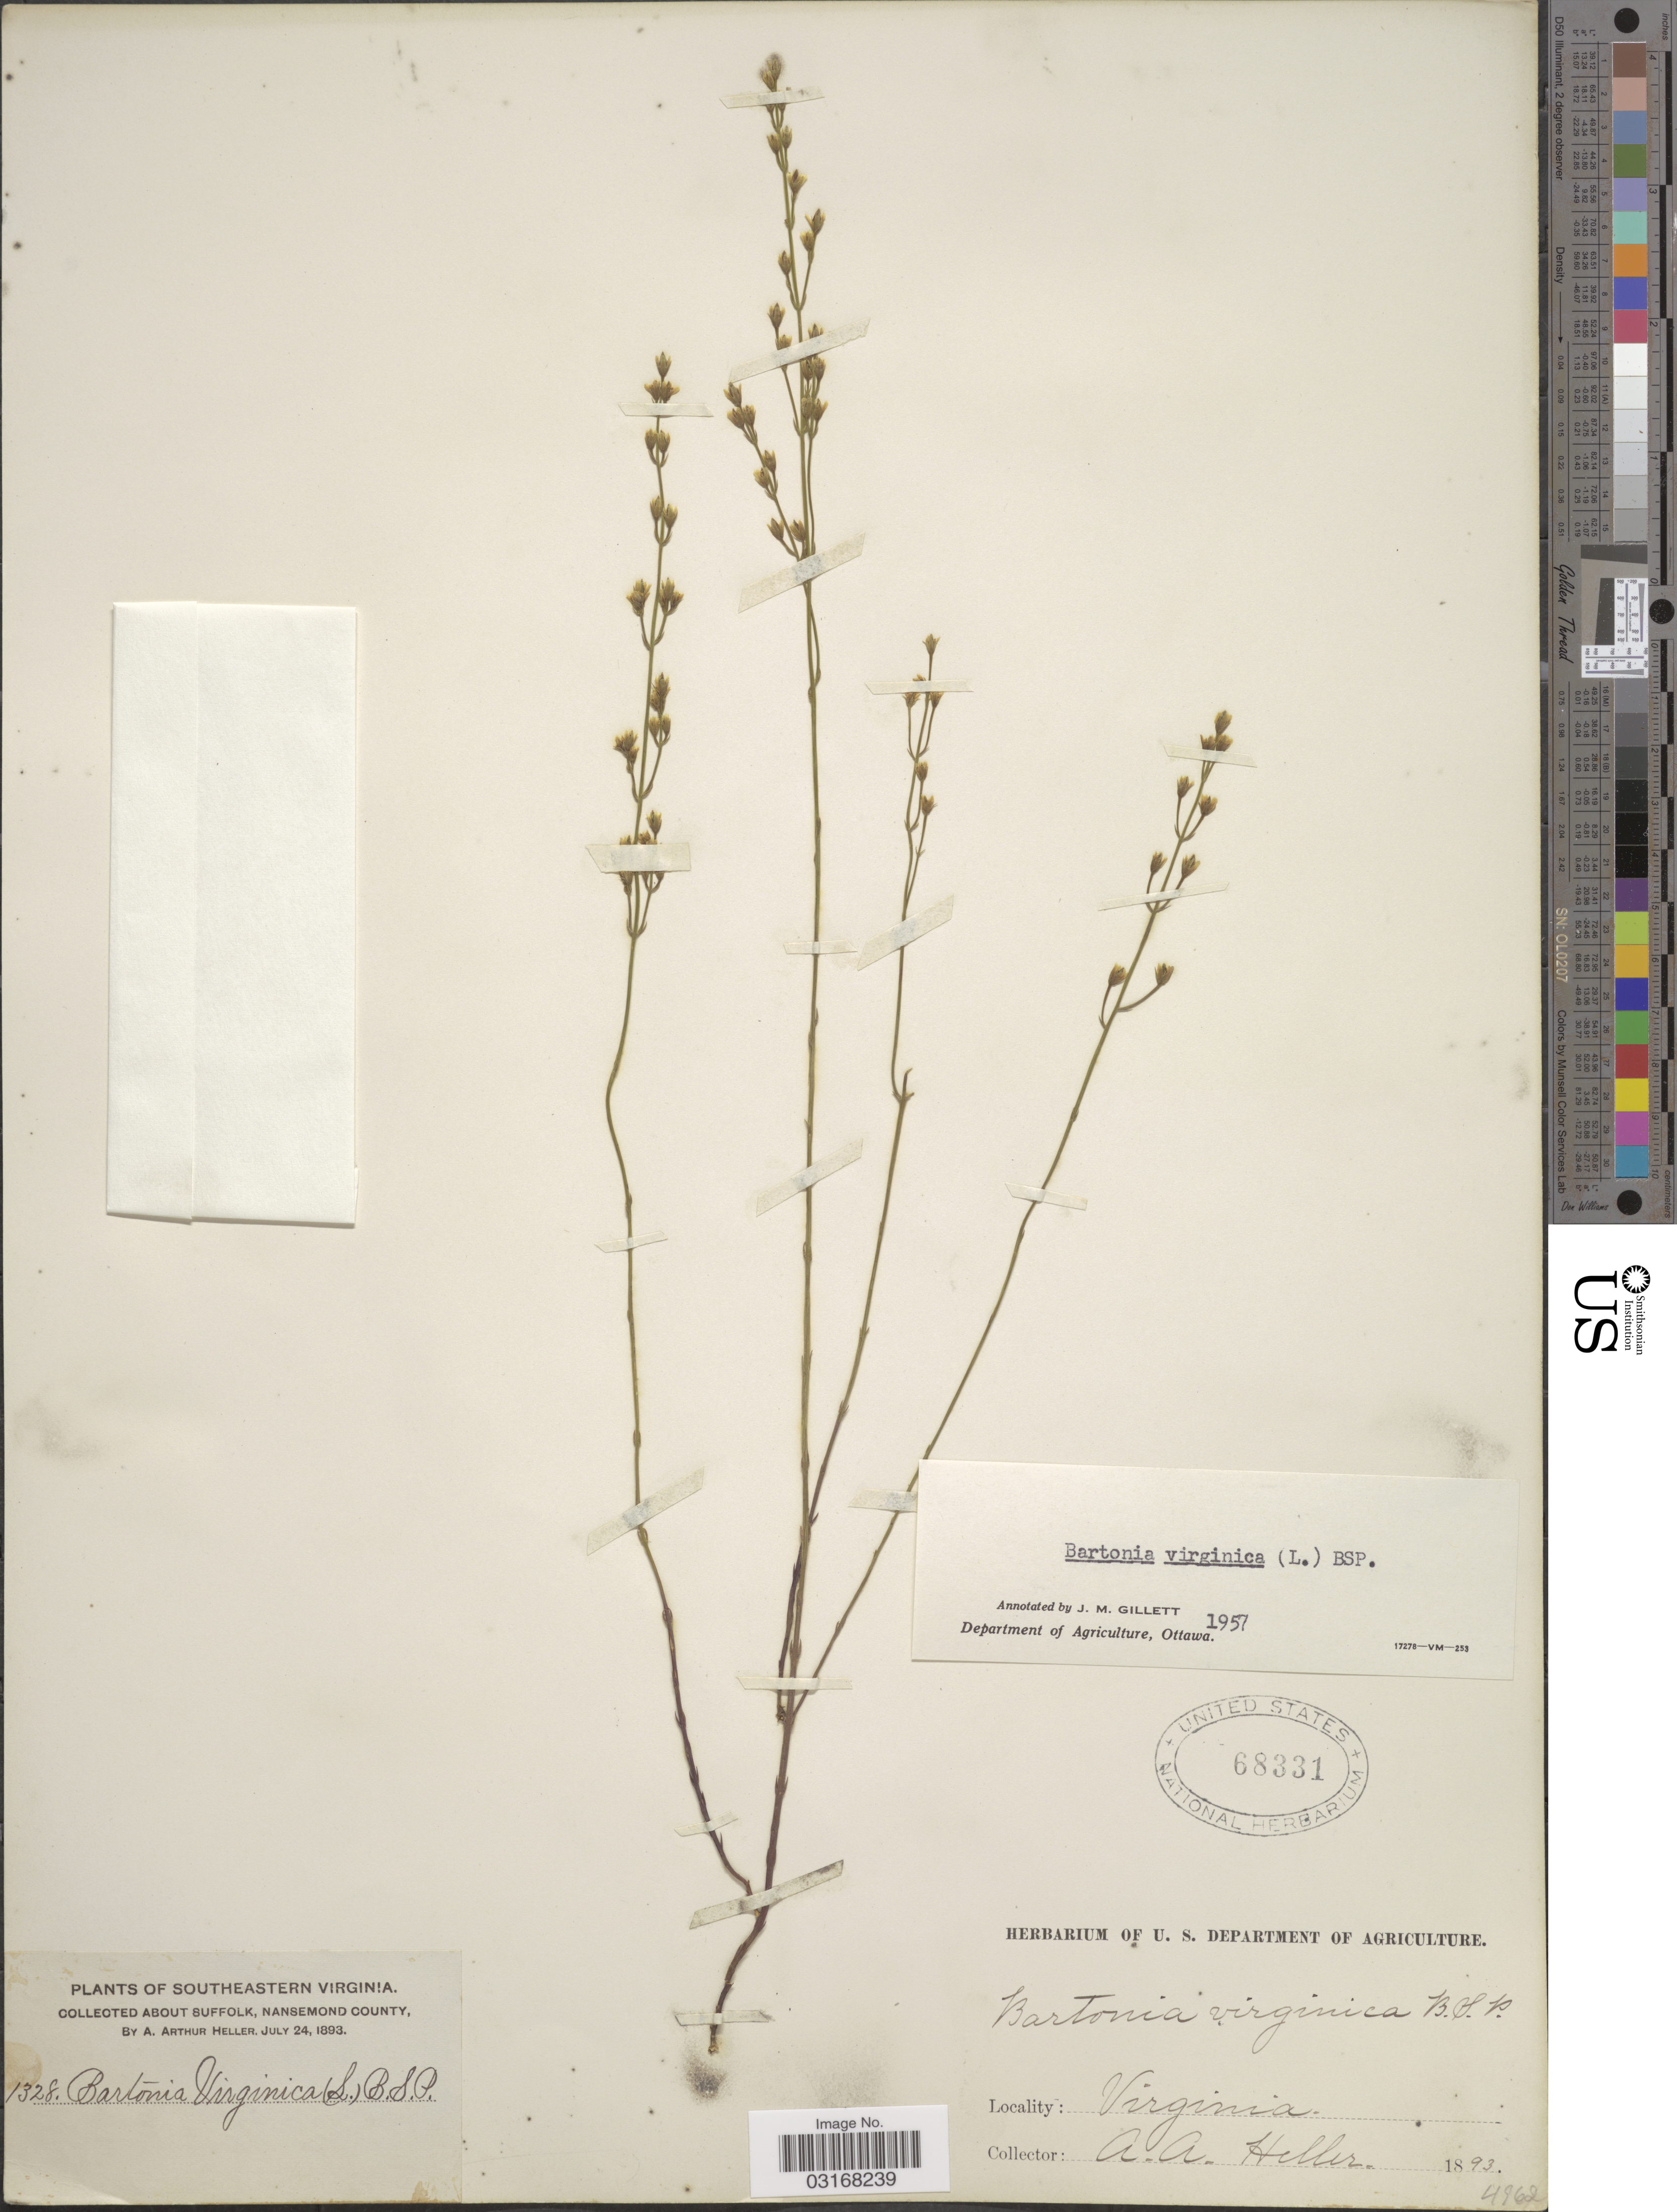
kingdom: Plantae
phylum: Tracheophyta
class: Magnoliopsida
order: Gentianales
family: Gentianaceae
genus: Bartonia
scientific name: Bartonia virginica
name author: (L.) Britton, Stearns & Poggenb.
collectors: A. A. Heller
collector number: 1328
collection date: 1893-07-24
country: United States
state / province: Virginia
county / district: City of Suffolk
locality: Southeastern Virginia. About Suffolk, Nansemond County.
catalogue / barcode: US 68331